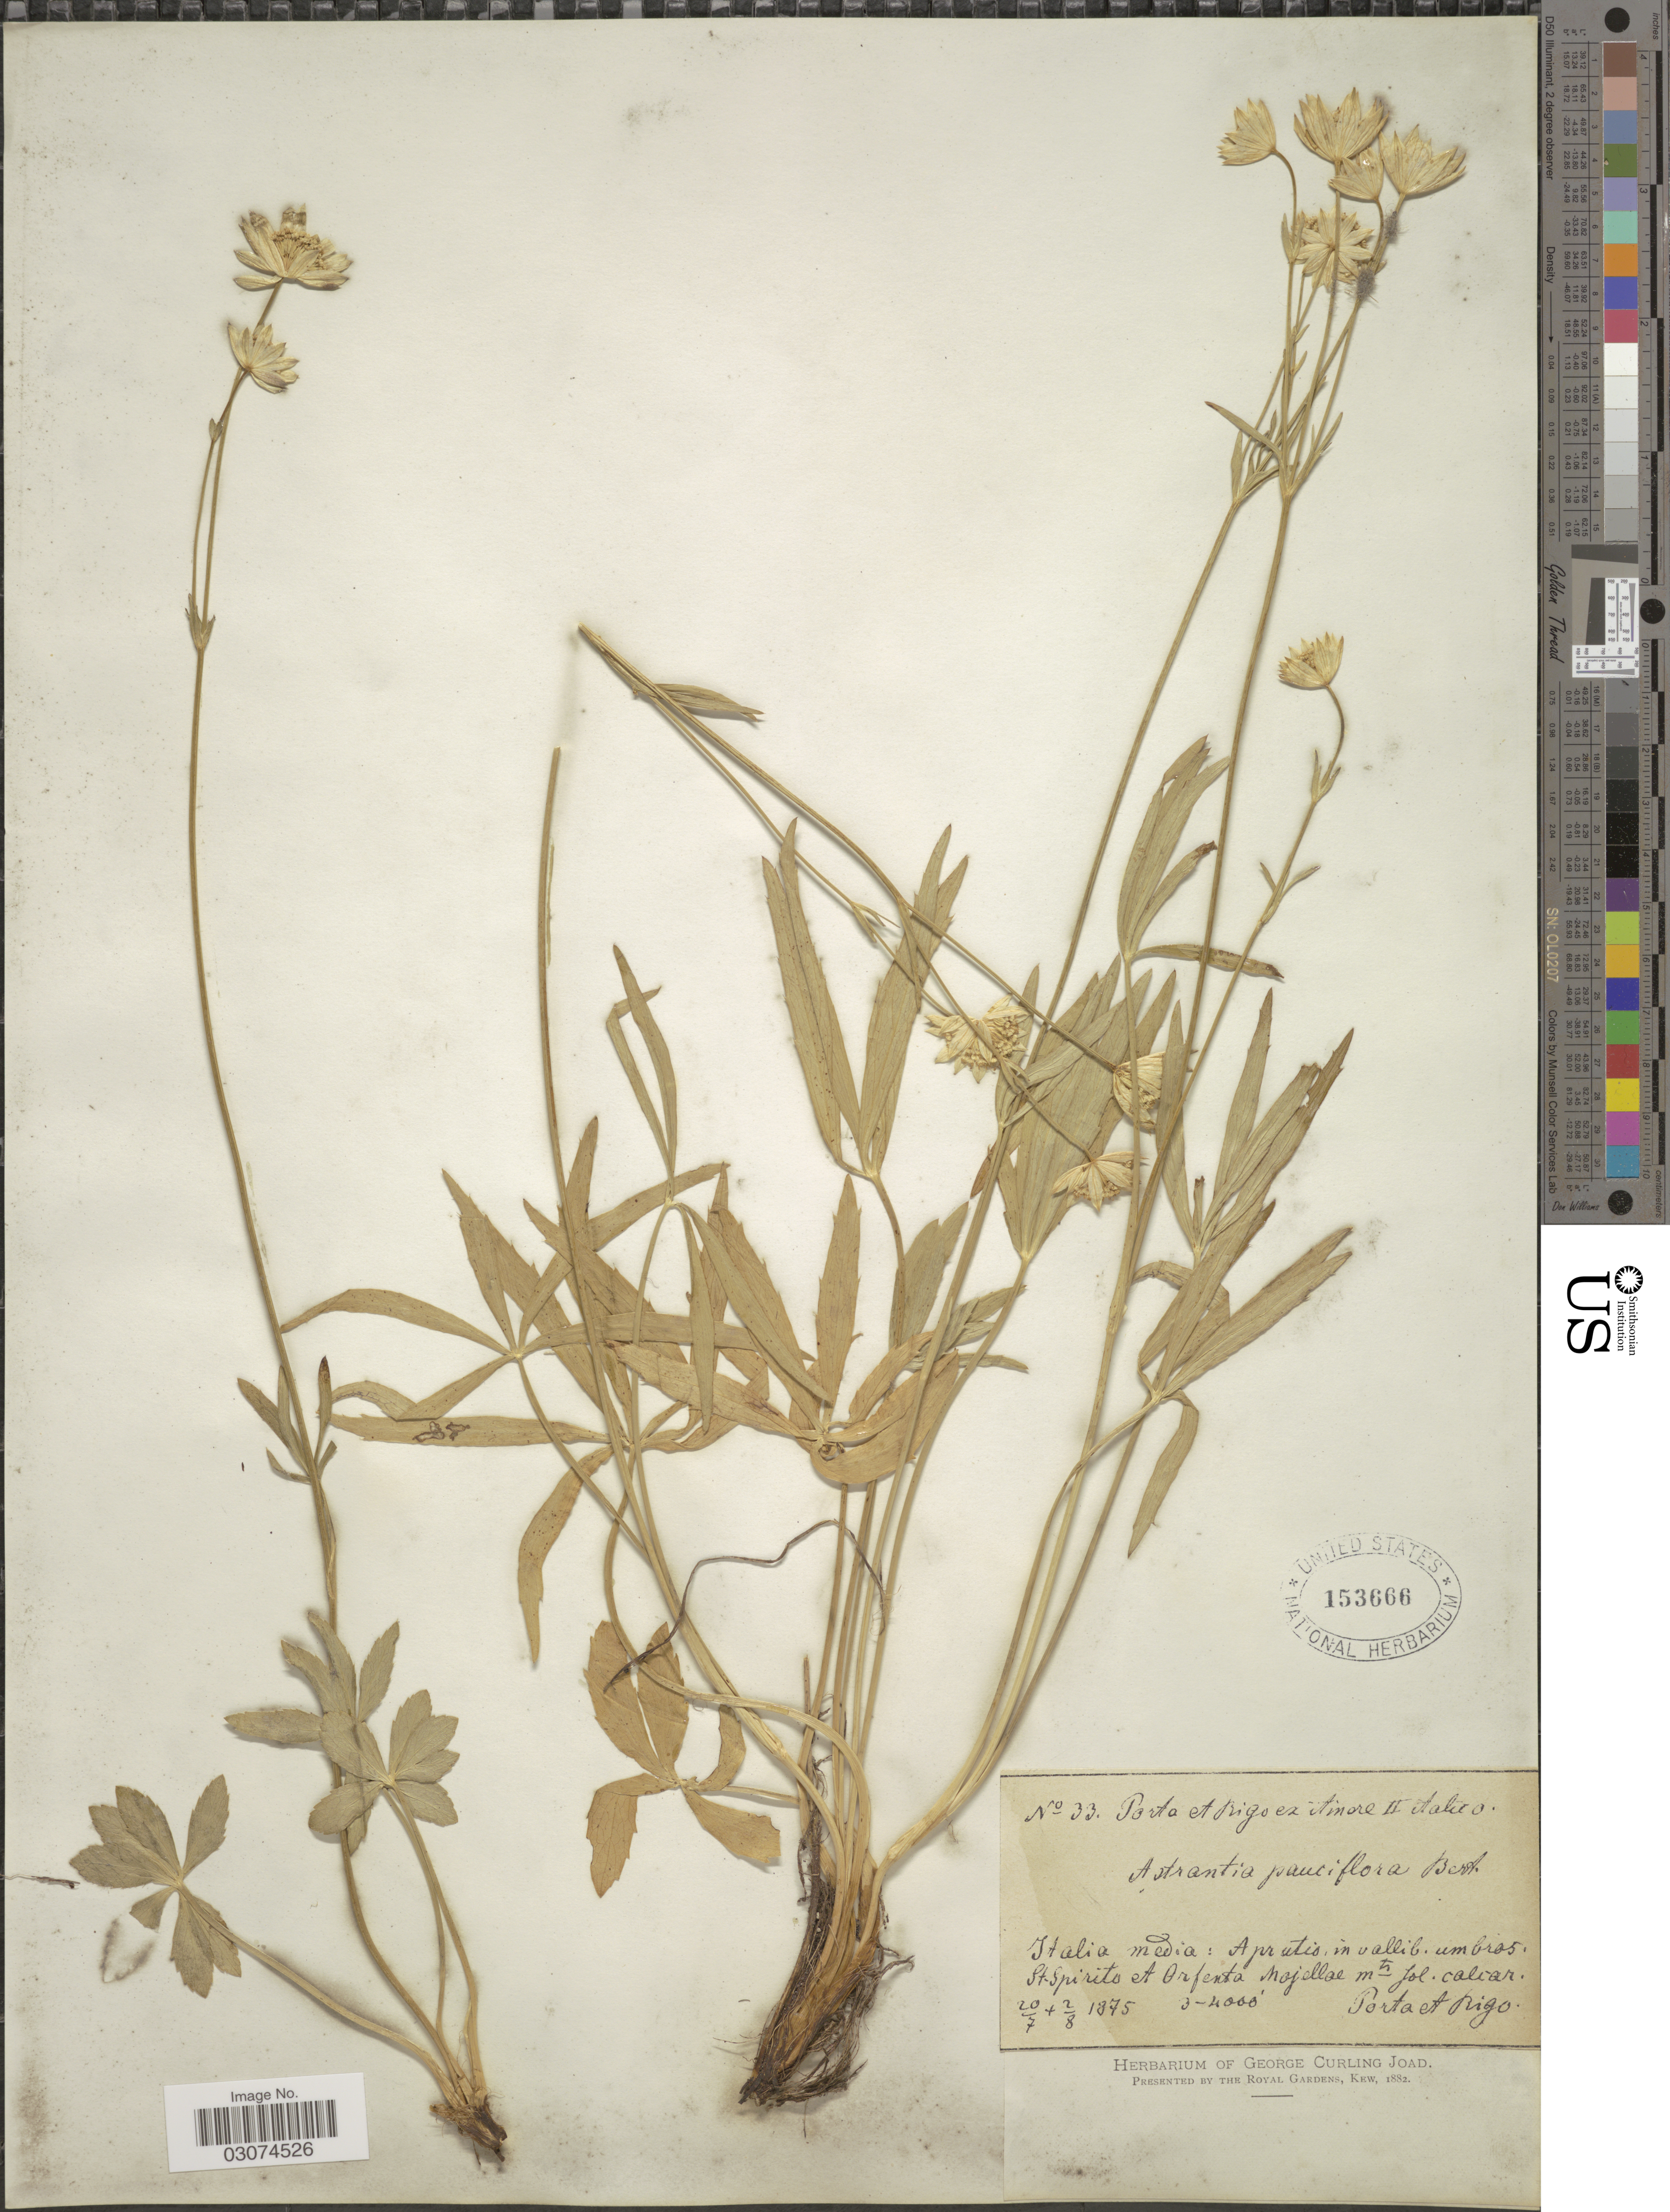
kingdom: Plantae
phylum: Tracheophyta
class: Magnoliopsida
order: Apiales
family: Apiaceae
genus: Astrantia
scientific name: Astrantia pauciflora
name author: Bertol.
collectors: -- Porta & -- Rigo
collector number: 33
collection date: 1875-07-20/1875-08-02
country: Italy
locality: Italia media: Aprutio, in vallib. umbros, St. Spirito et Orfenta mojellae mts fol. calvar. [interpreted]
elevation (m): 914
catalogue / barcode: US 153666